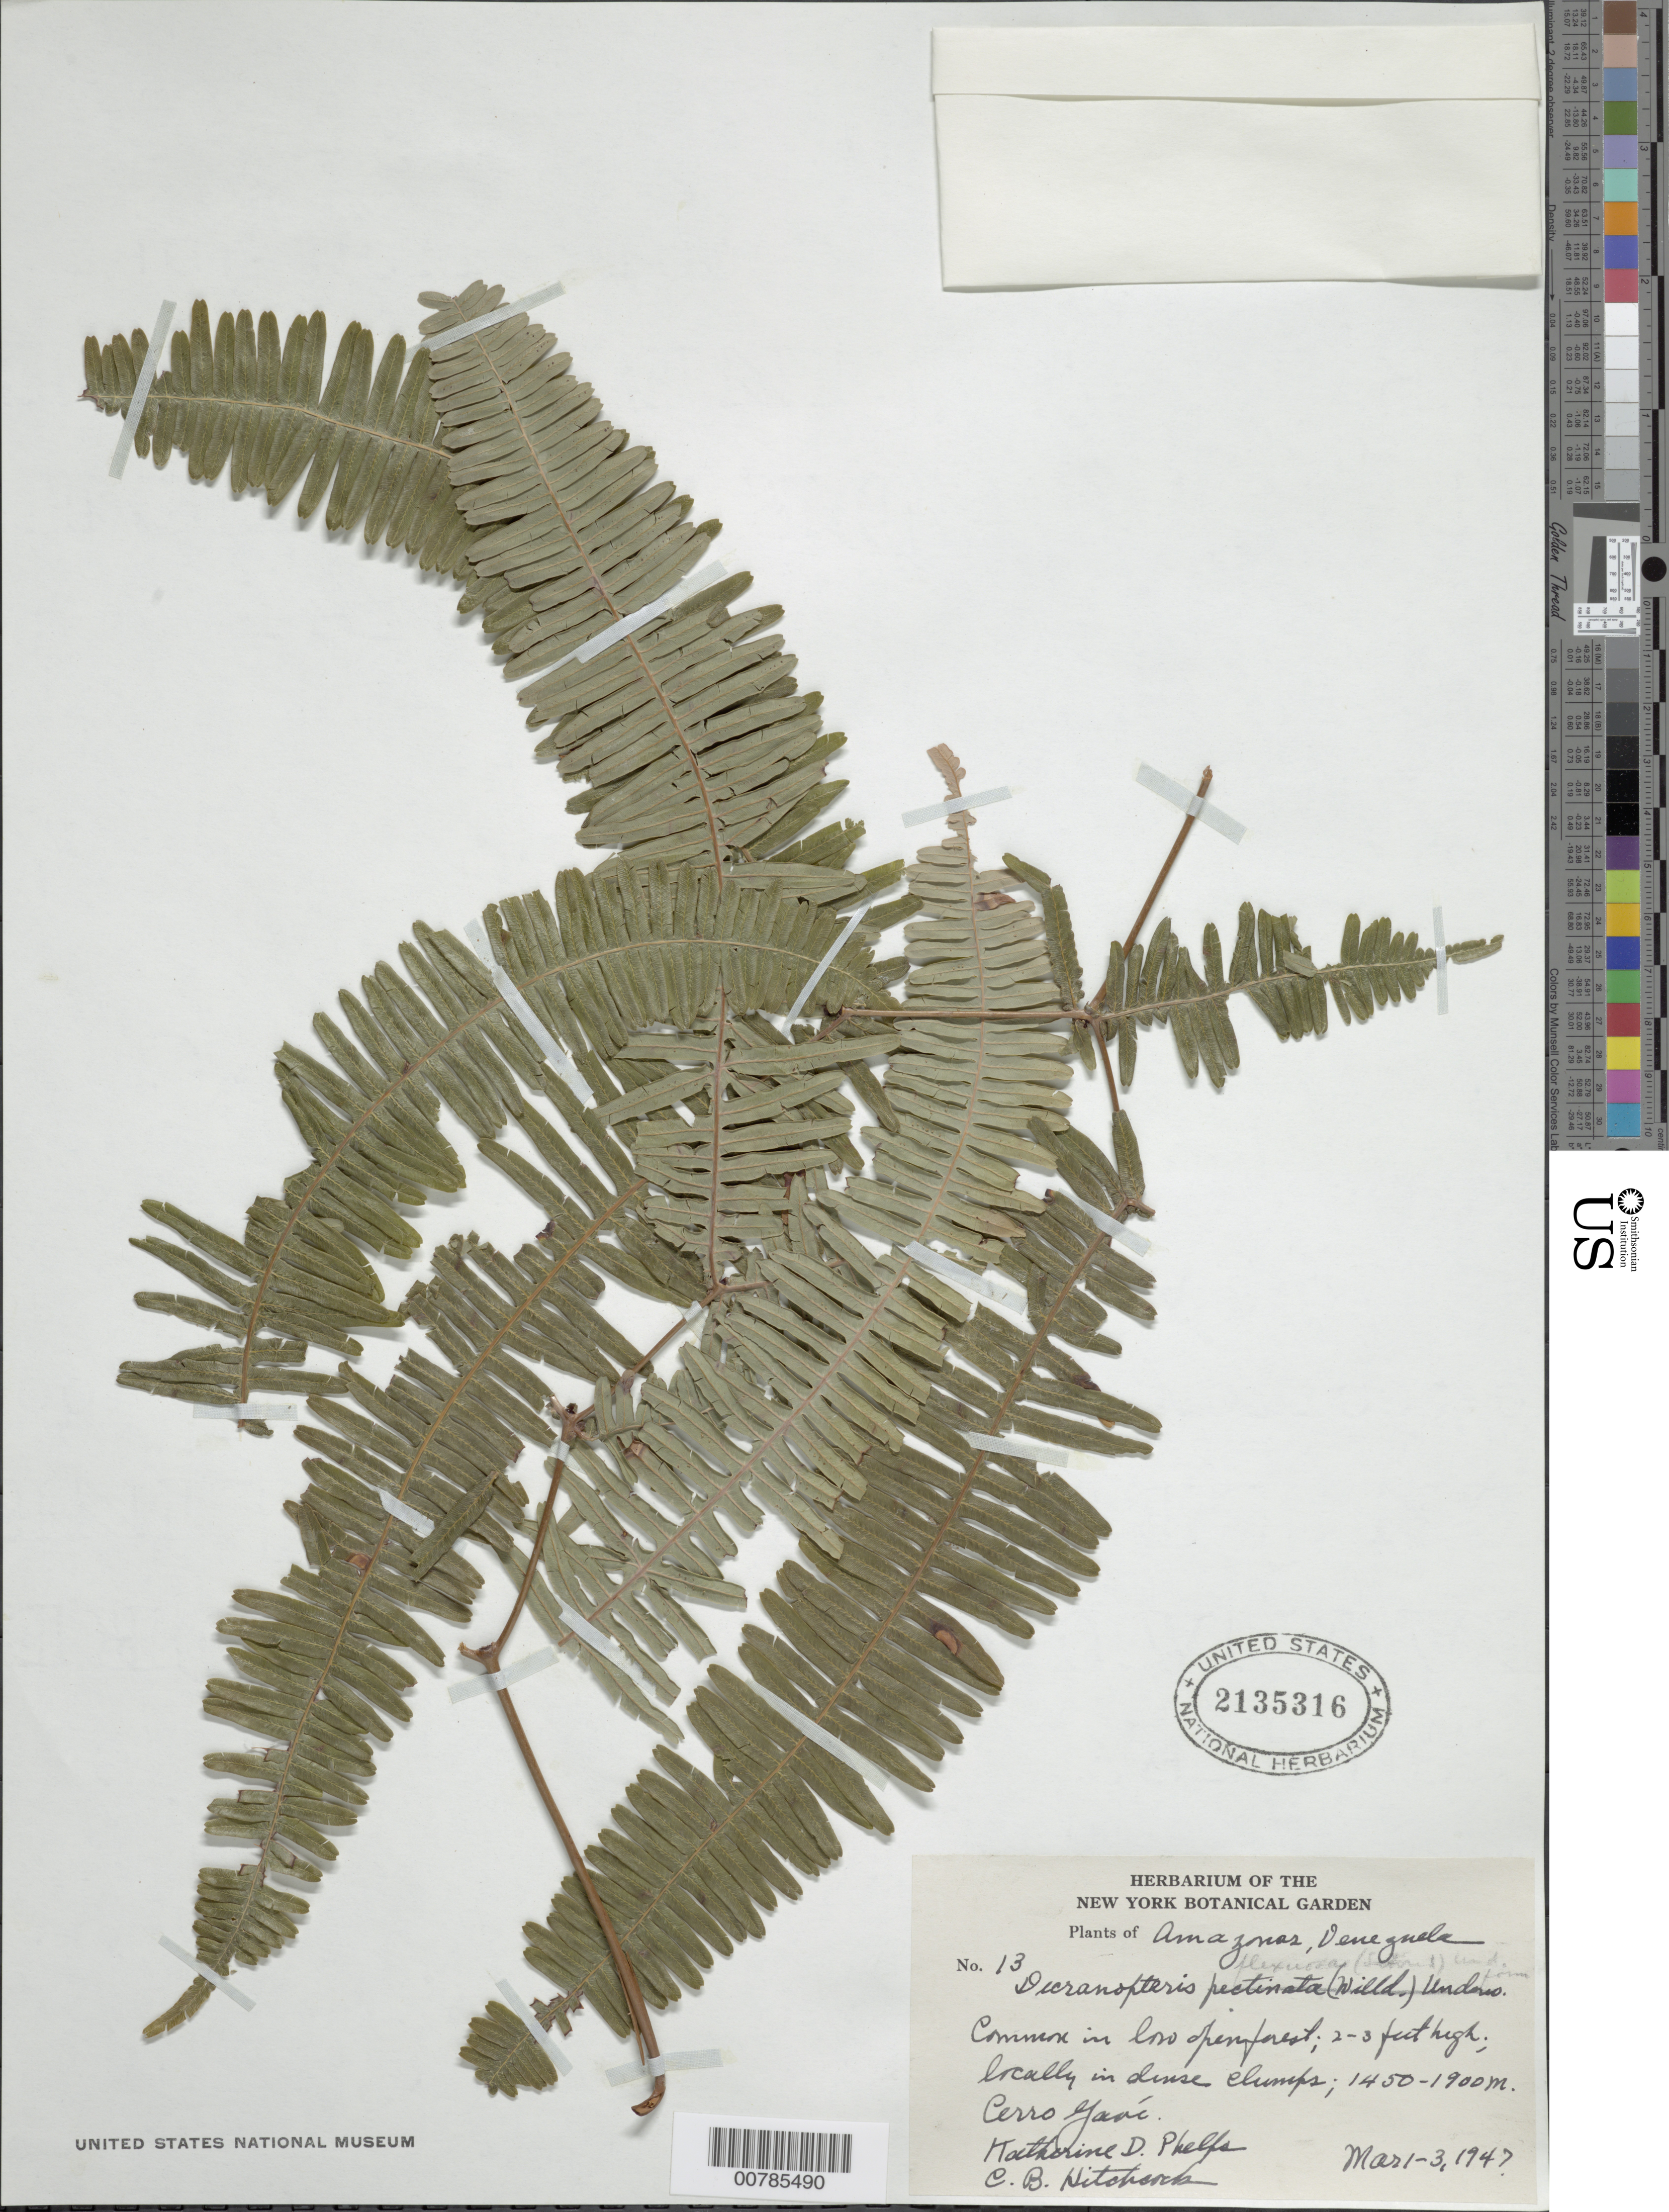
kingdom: Plantae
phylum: Tracheophyta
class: Polypodiopsida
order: Gleicheniales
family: Gleicheniaceae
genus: Dicranopteris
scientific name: Dicranopteris flexuosa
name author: (Schrad.) Underw.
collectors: K. D. Phelps & C. B. Hitchcock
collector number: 13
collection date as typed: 1-Mar-47 to 3-Mar-47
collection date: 1947-03-01/1947-03-03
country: Venezuela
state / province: Amazonas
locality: Cerro Yaví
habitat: Low open forest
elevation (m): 1450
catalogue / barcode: US 2135316